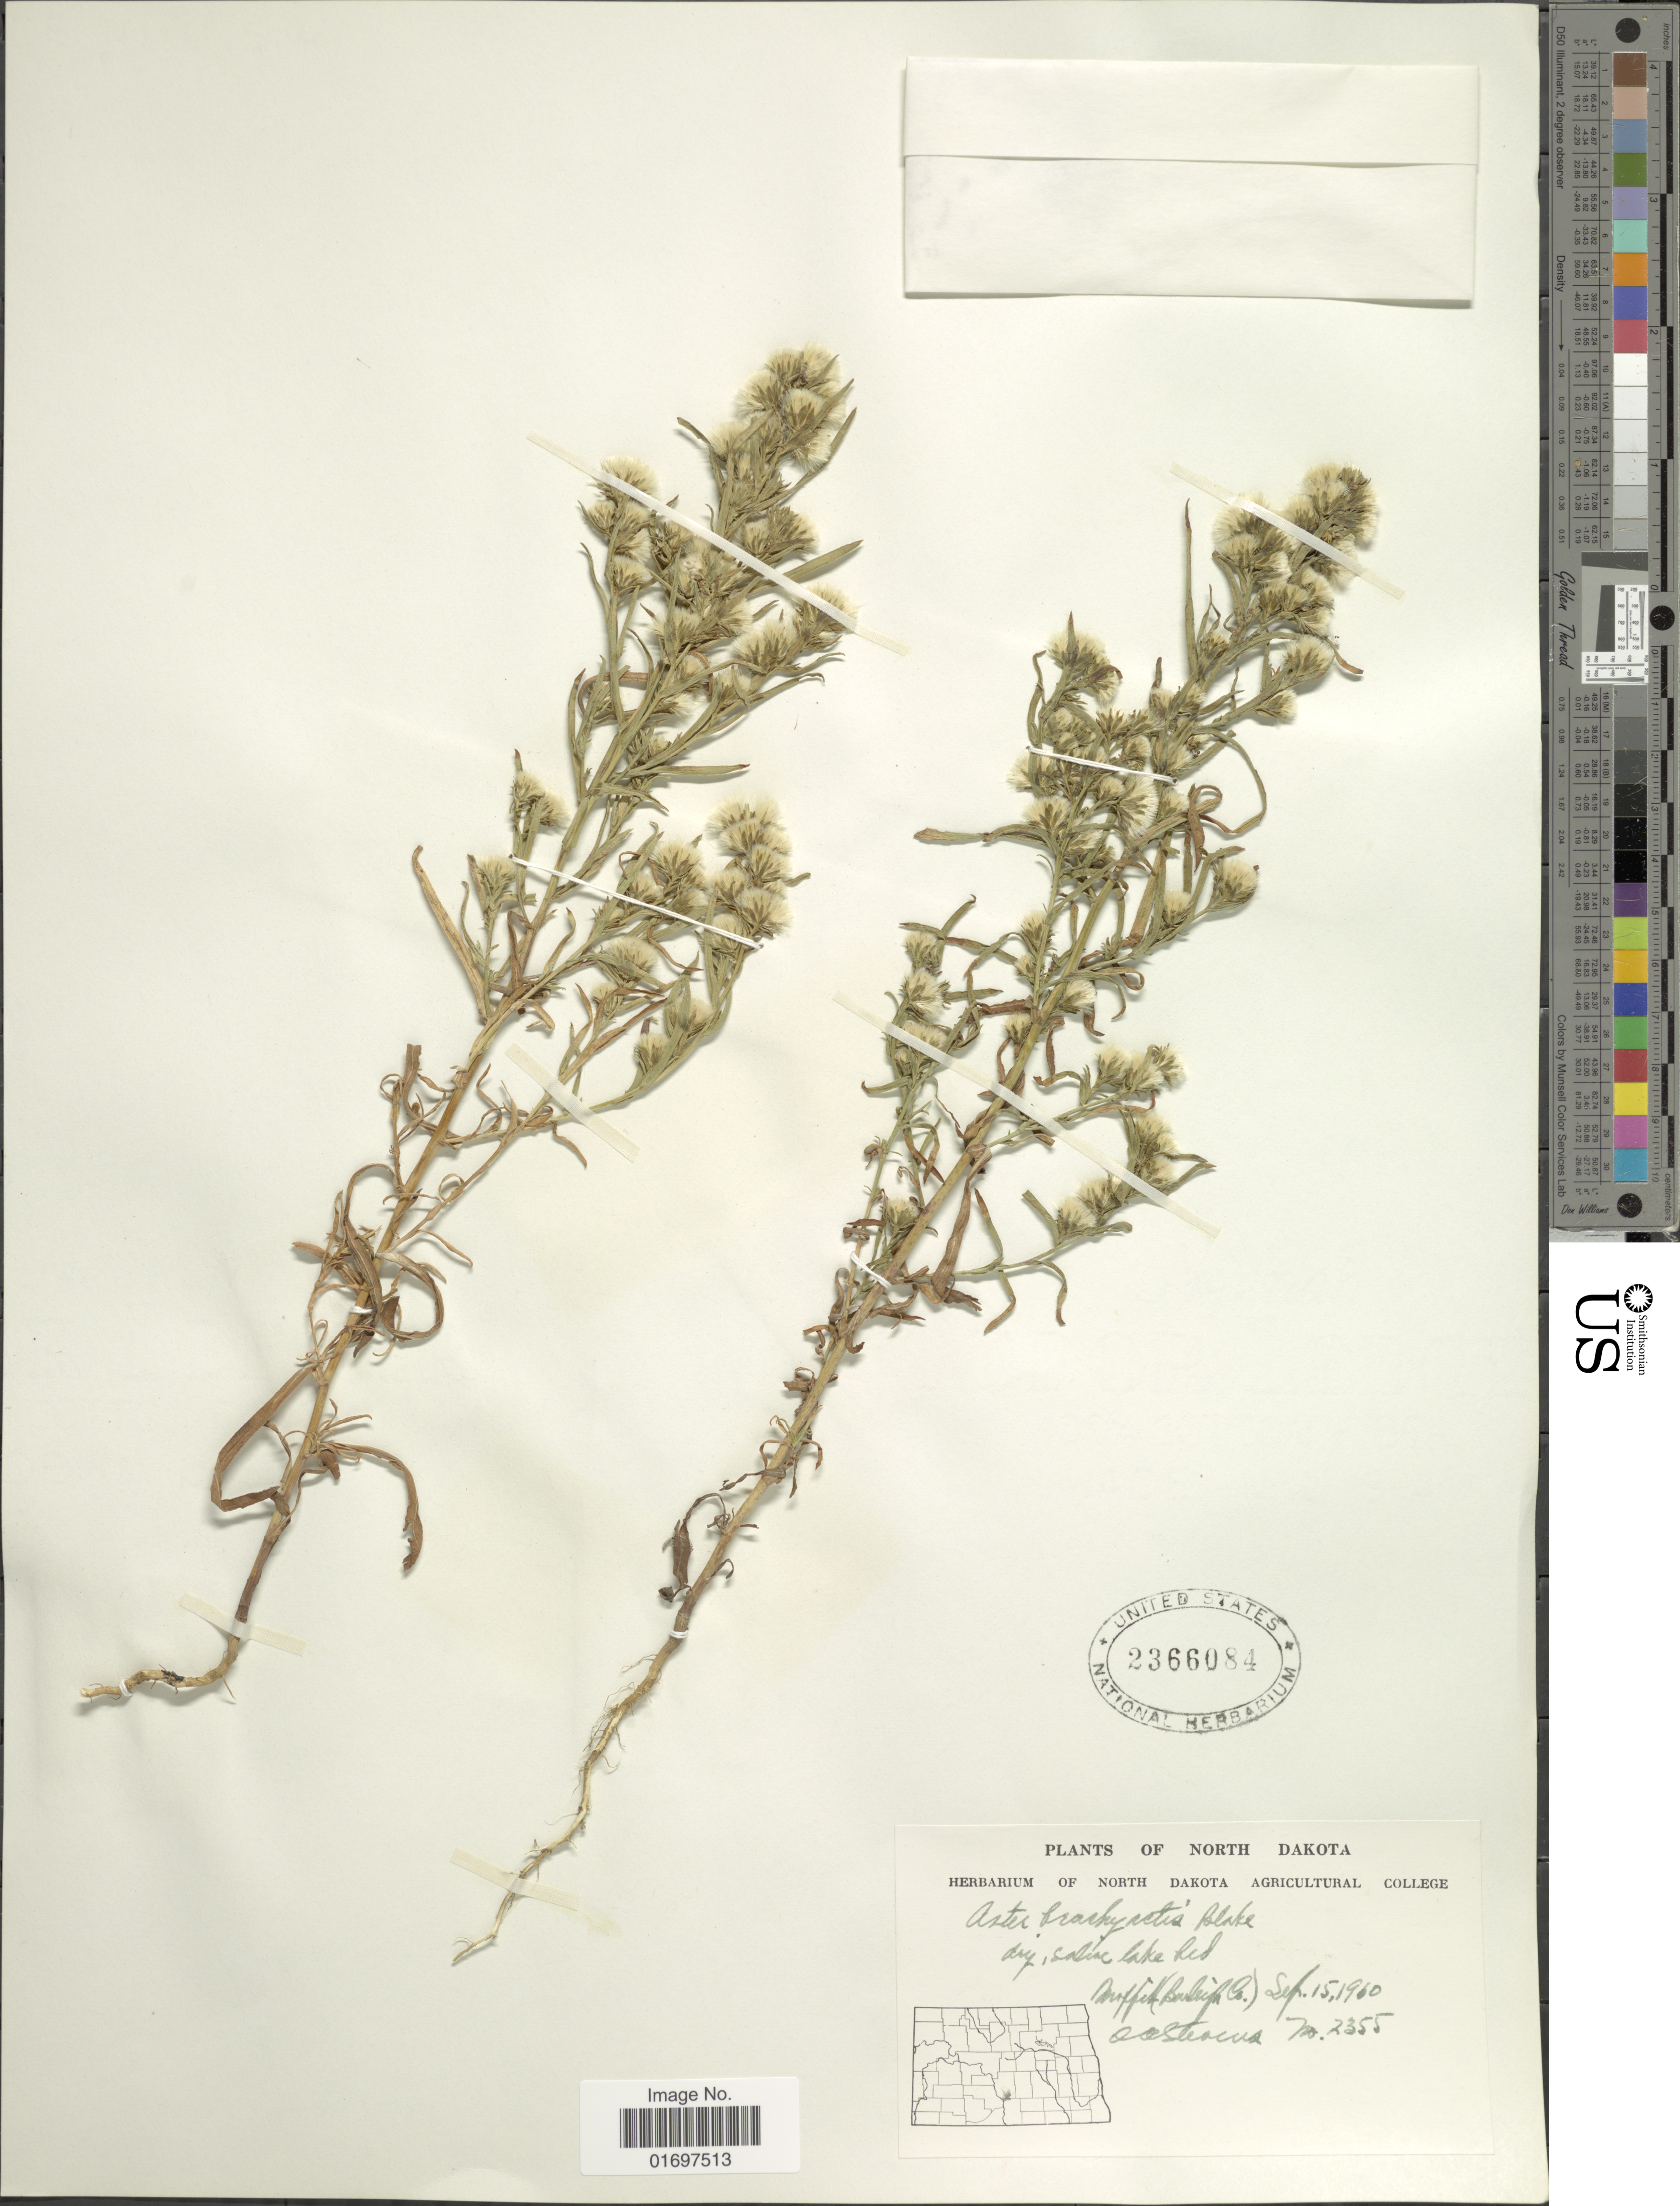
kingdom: Plantae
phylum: Tracheophyta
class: Magnoliopsida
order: Asterales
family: Asteraceae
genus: Symphyotrichum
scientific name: Symphyotrichum ciliatum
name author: (Ledeb.) G.L. Nesom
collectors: O. A. Stevens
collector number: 2355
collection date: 1960-09-15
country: United States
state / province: North Dakota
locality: North Dakota. Dry, saline lake bed Moffit (Burleigh Co.).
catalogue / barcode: US 2366084